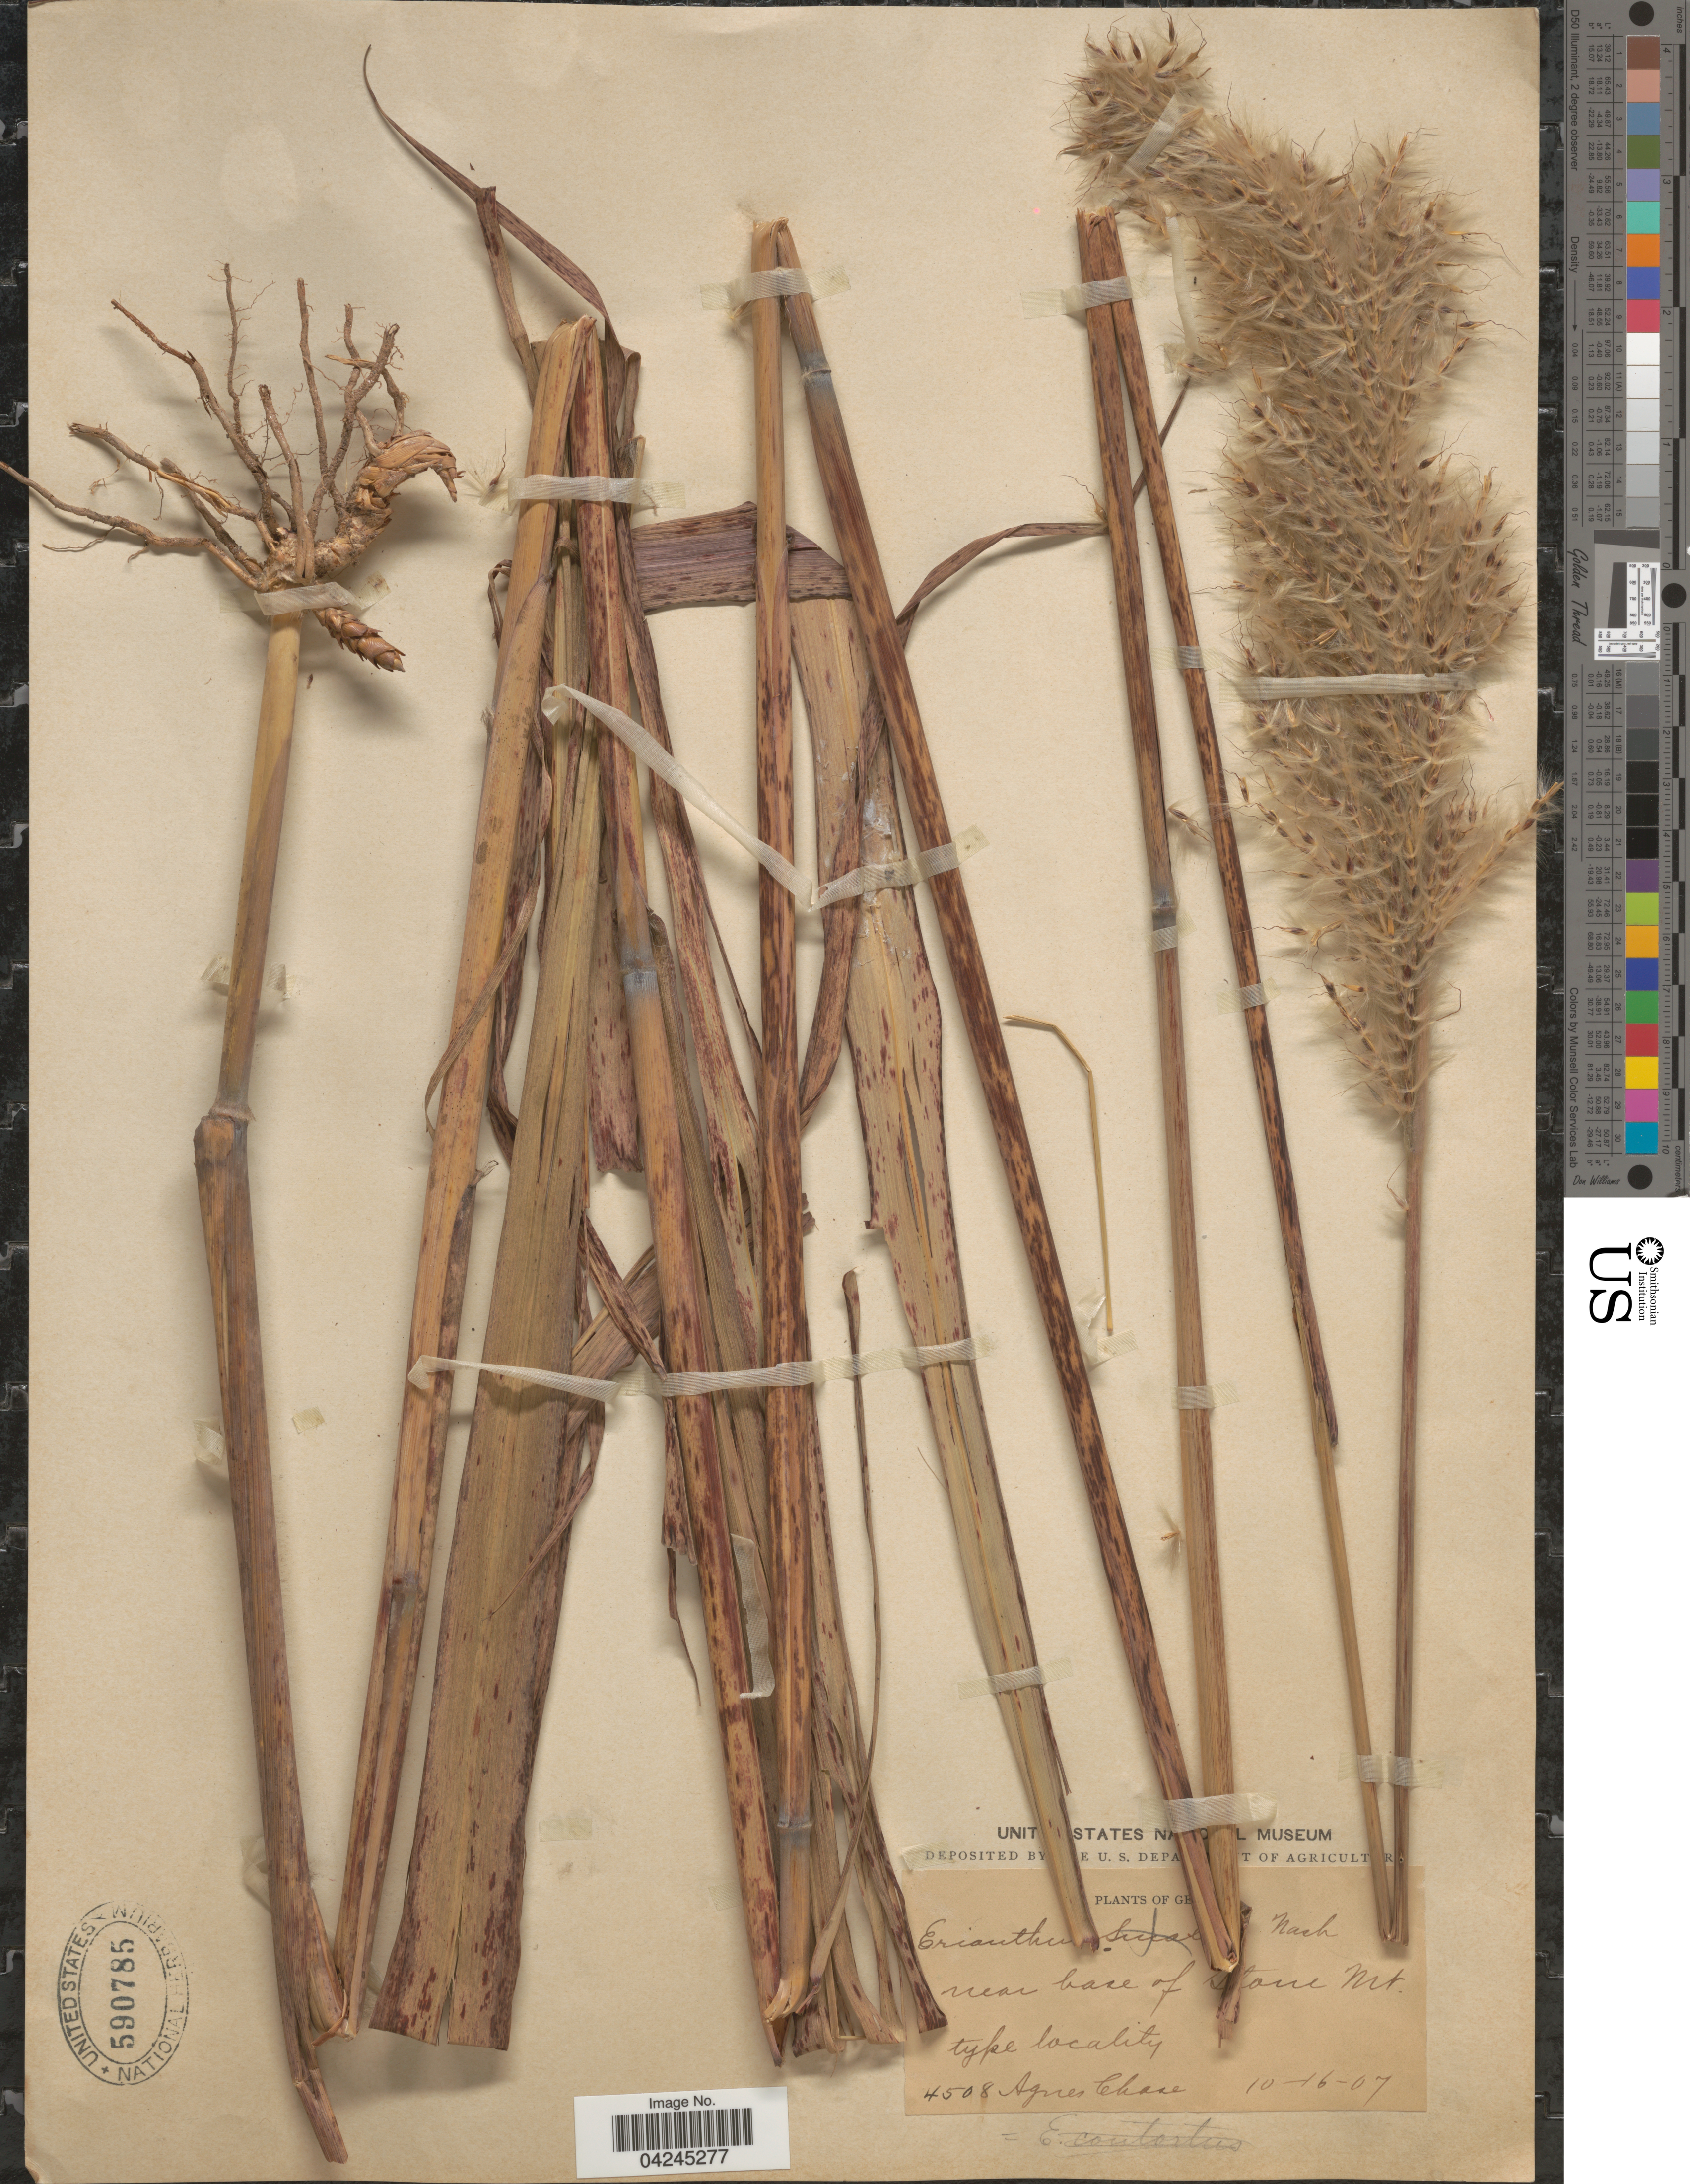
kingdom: Plantae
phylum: Tracheophyta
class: Liliopsida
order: Poales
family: Poaceae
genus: Erianthus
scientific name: Erianthus sp.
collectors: A. Chase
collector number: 4508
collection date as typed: Transcribed d/m/y: 16/10/7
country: United States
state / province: Georgia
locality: Near base of Stone Mt.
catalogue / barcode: US 590785